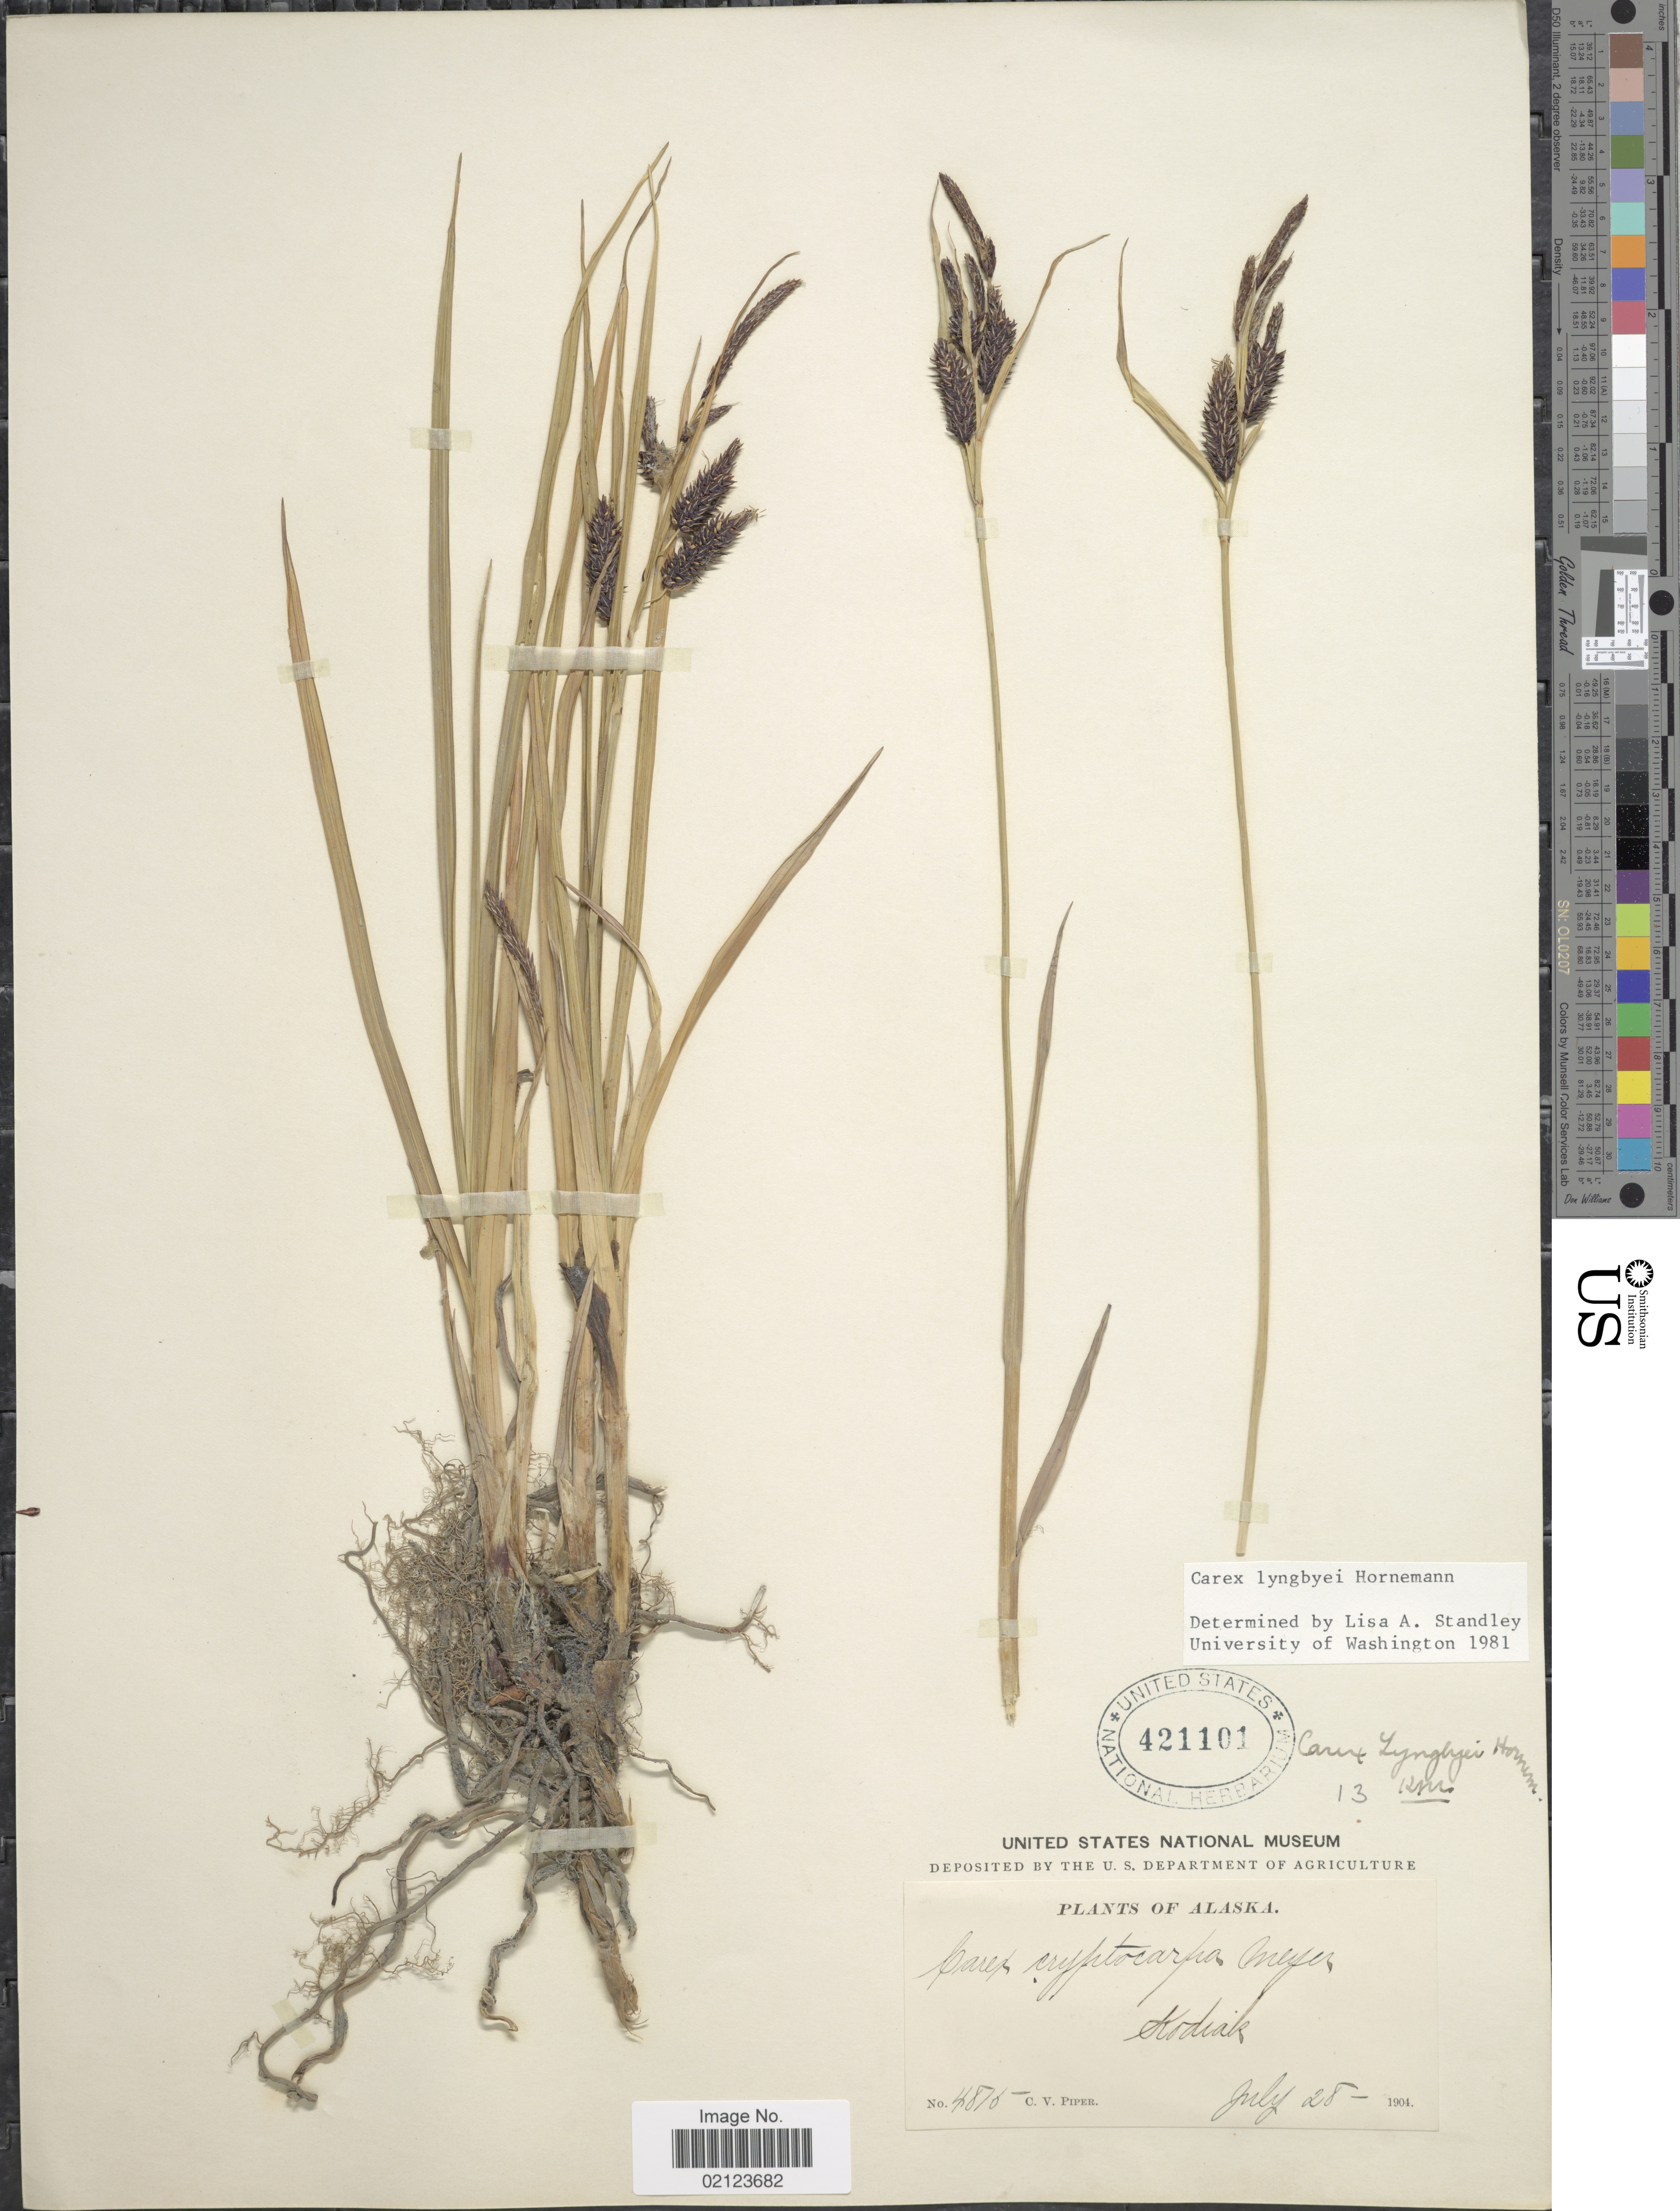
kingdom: Plantae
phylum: Tracheophyta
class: Liliopsida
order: Poales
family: Cyperaceae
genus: Carex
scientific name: Carex lyngbyei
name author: Hornem.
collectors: C. V. Piper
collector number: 4815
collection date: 1904-07-28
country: United States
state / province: Alaska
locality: Kodiak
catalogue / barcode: US 421101